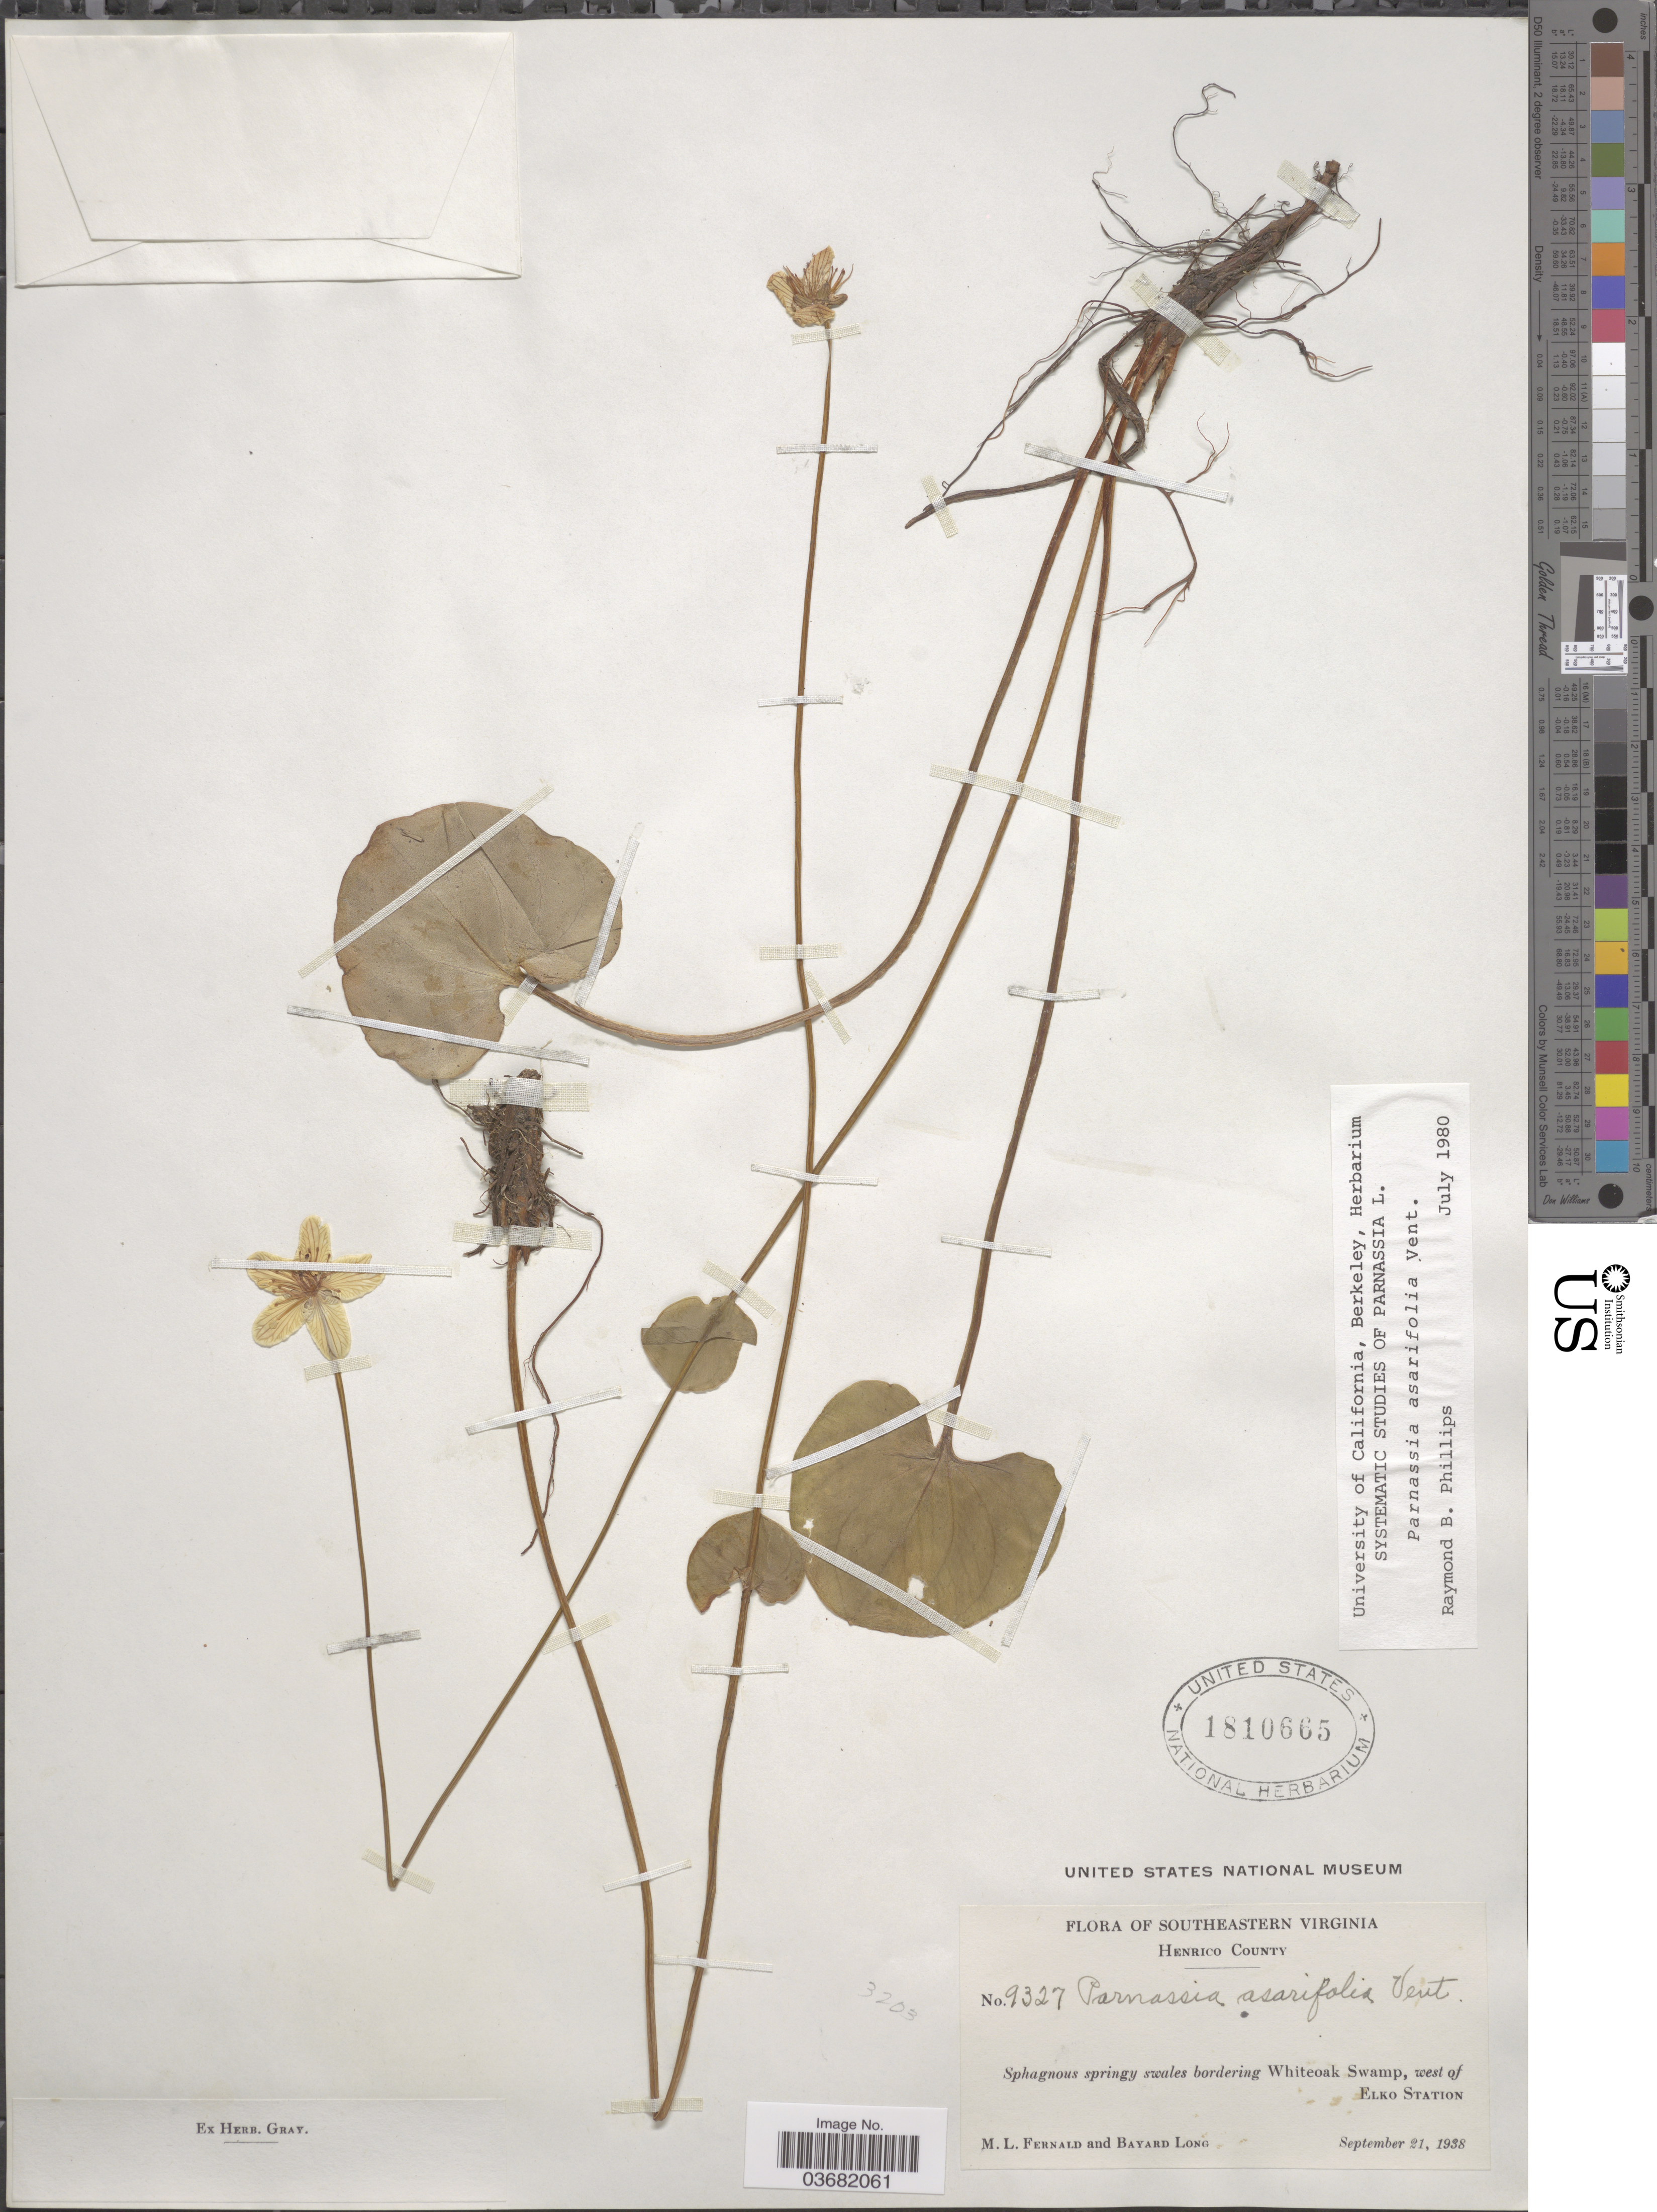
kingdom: Plantae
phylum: Tracheophyta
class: Magnoliopsida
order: Celastrales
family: Parnassiaceae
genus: Parnassia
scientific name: Parnassia asarifolia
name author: Vent.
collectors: M. L. Fernald & B. Long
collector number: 9327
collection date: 1938-09-21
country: United States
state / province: Virginia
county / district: Henrico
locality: Southeastern Virginia. Henrico County. Sphagnous springy swales bordering Whiteoak Swamp, west of Elko Station.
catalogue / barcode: US 1810665